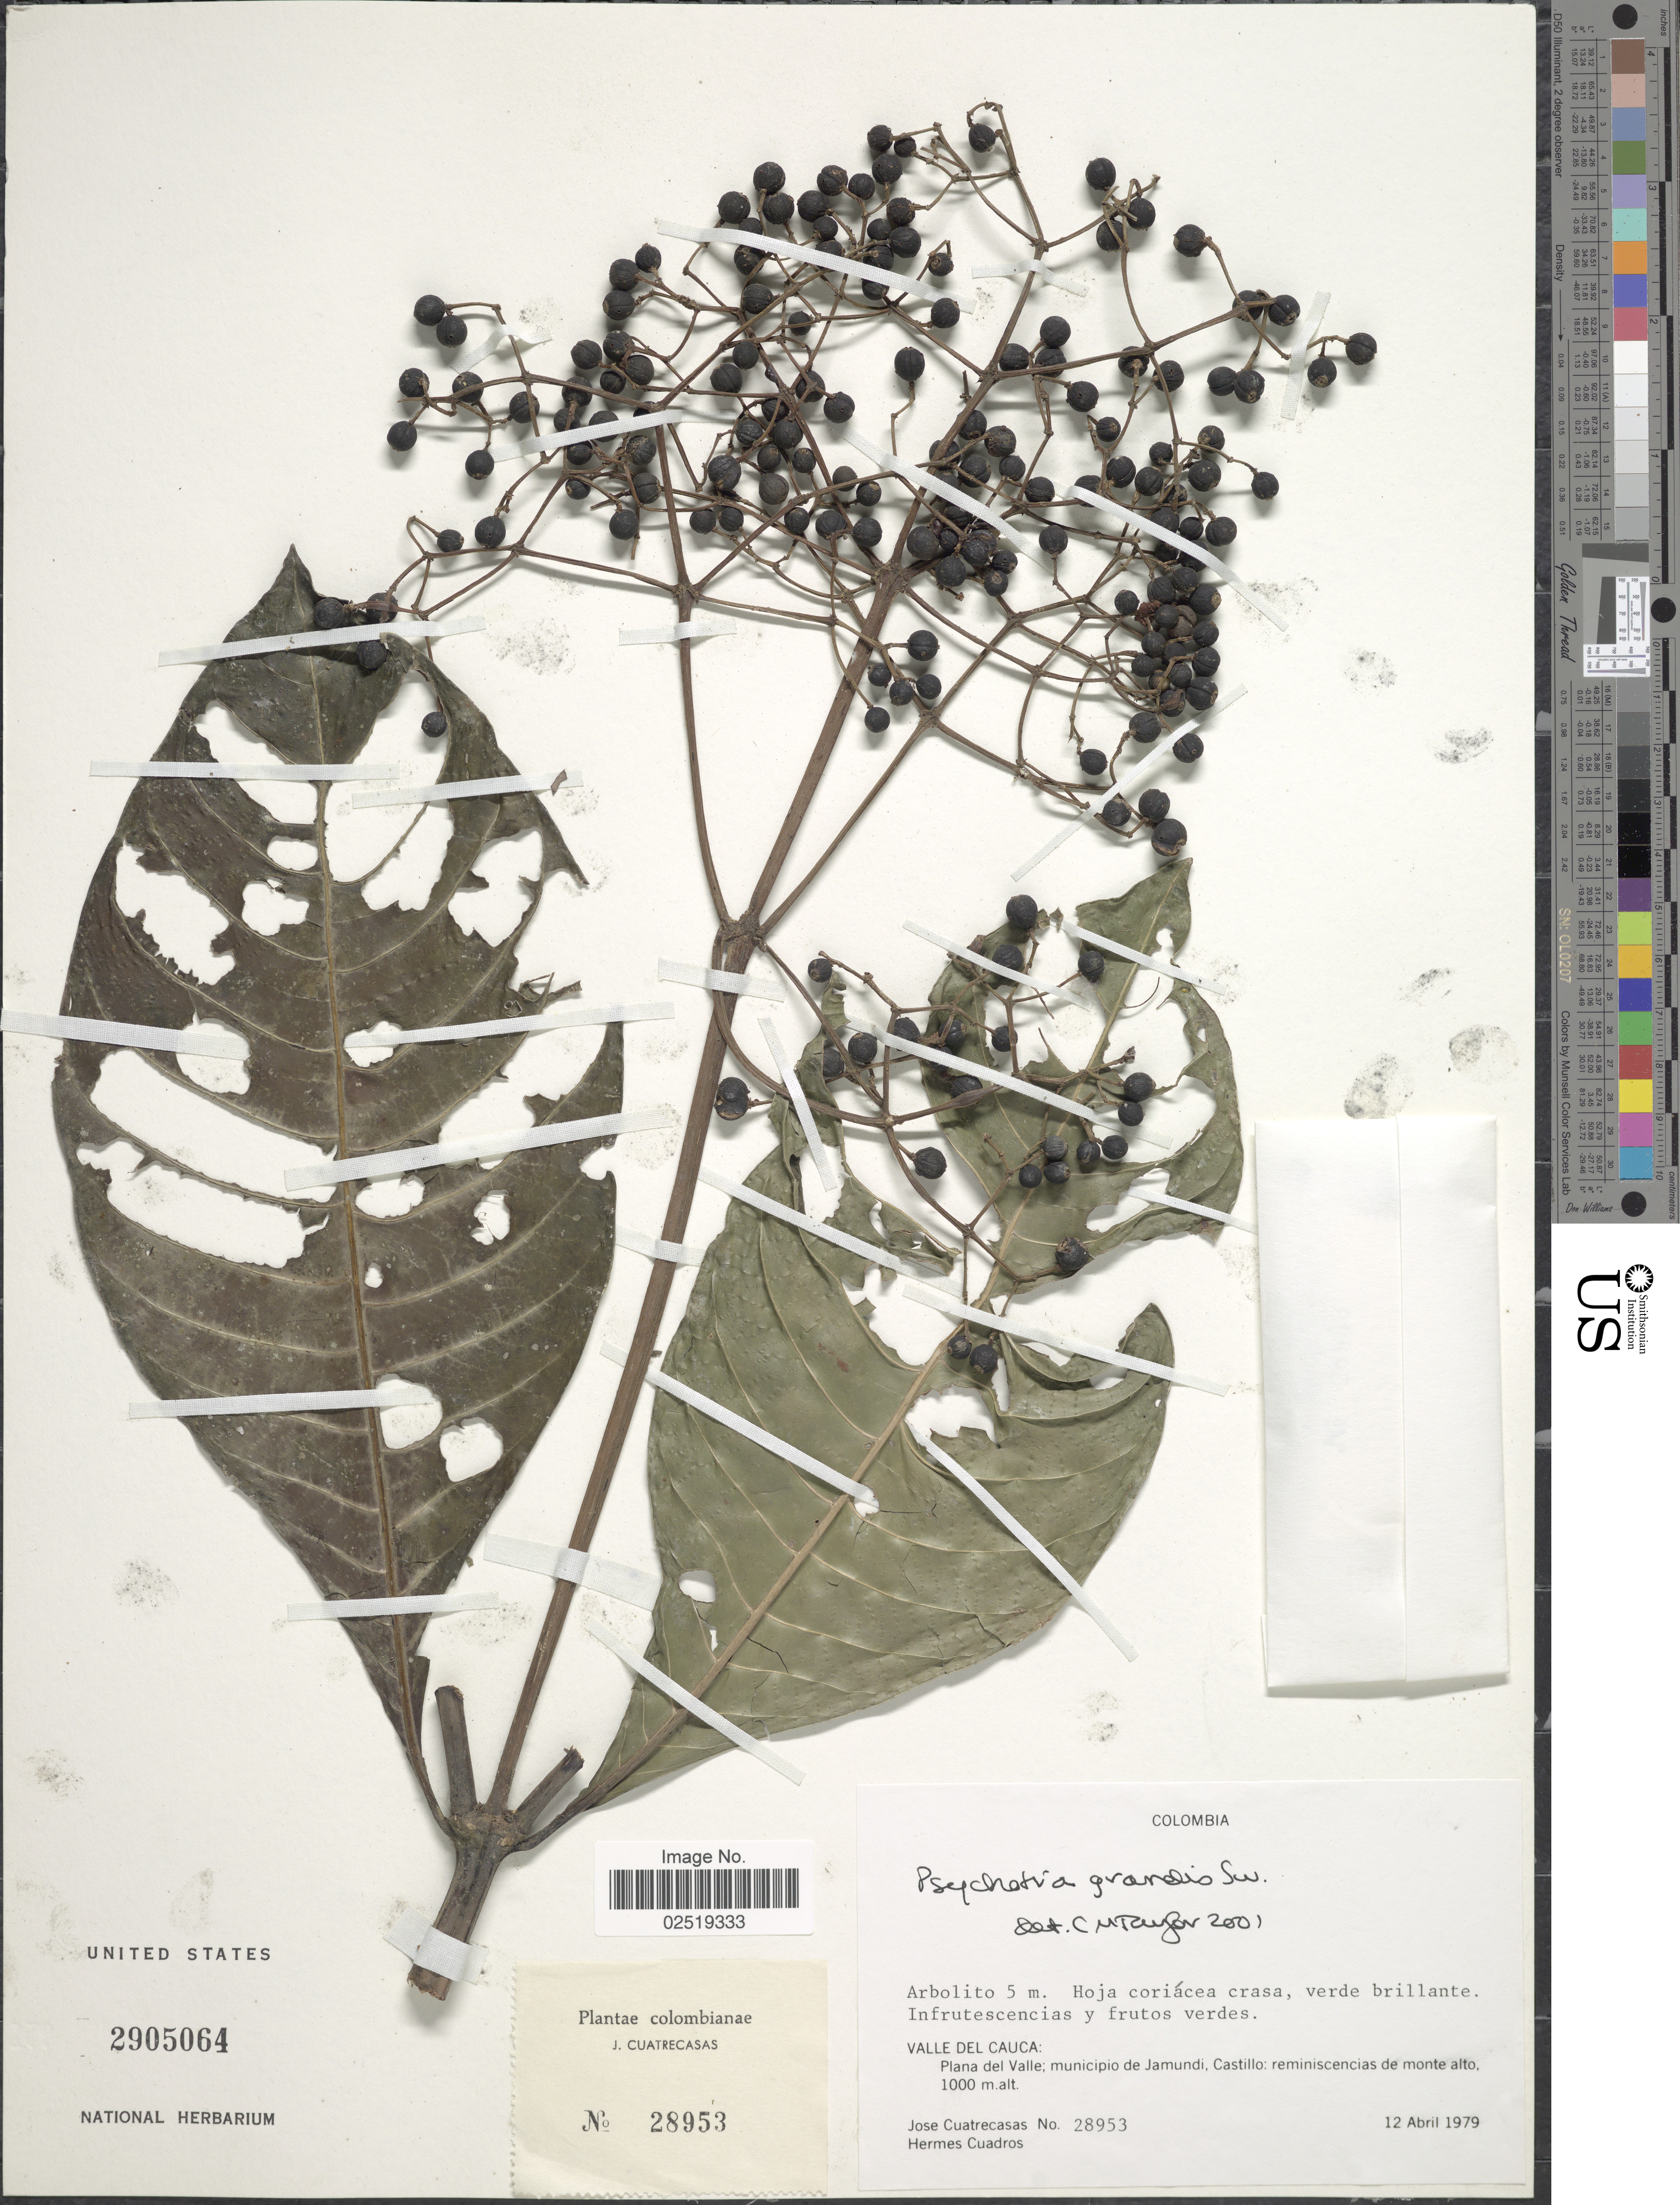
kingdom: Plantae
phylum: Tracheophyta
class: Magnoliopsida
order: Gentianales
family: Rubiaceae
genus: Psychotria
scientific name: Psychotria grandis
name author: Sw.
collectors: J. Cuatrecasas & H. Cuadros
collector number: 28953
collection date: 1979-04-12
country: Colombia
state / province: Valle del Cauca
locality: Valle del Cauca: Plana del Valle; municipio de Jamundi, Castillo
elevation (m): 1000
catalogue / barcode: US 2905064